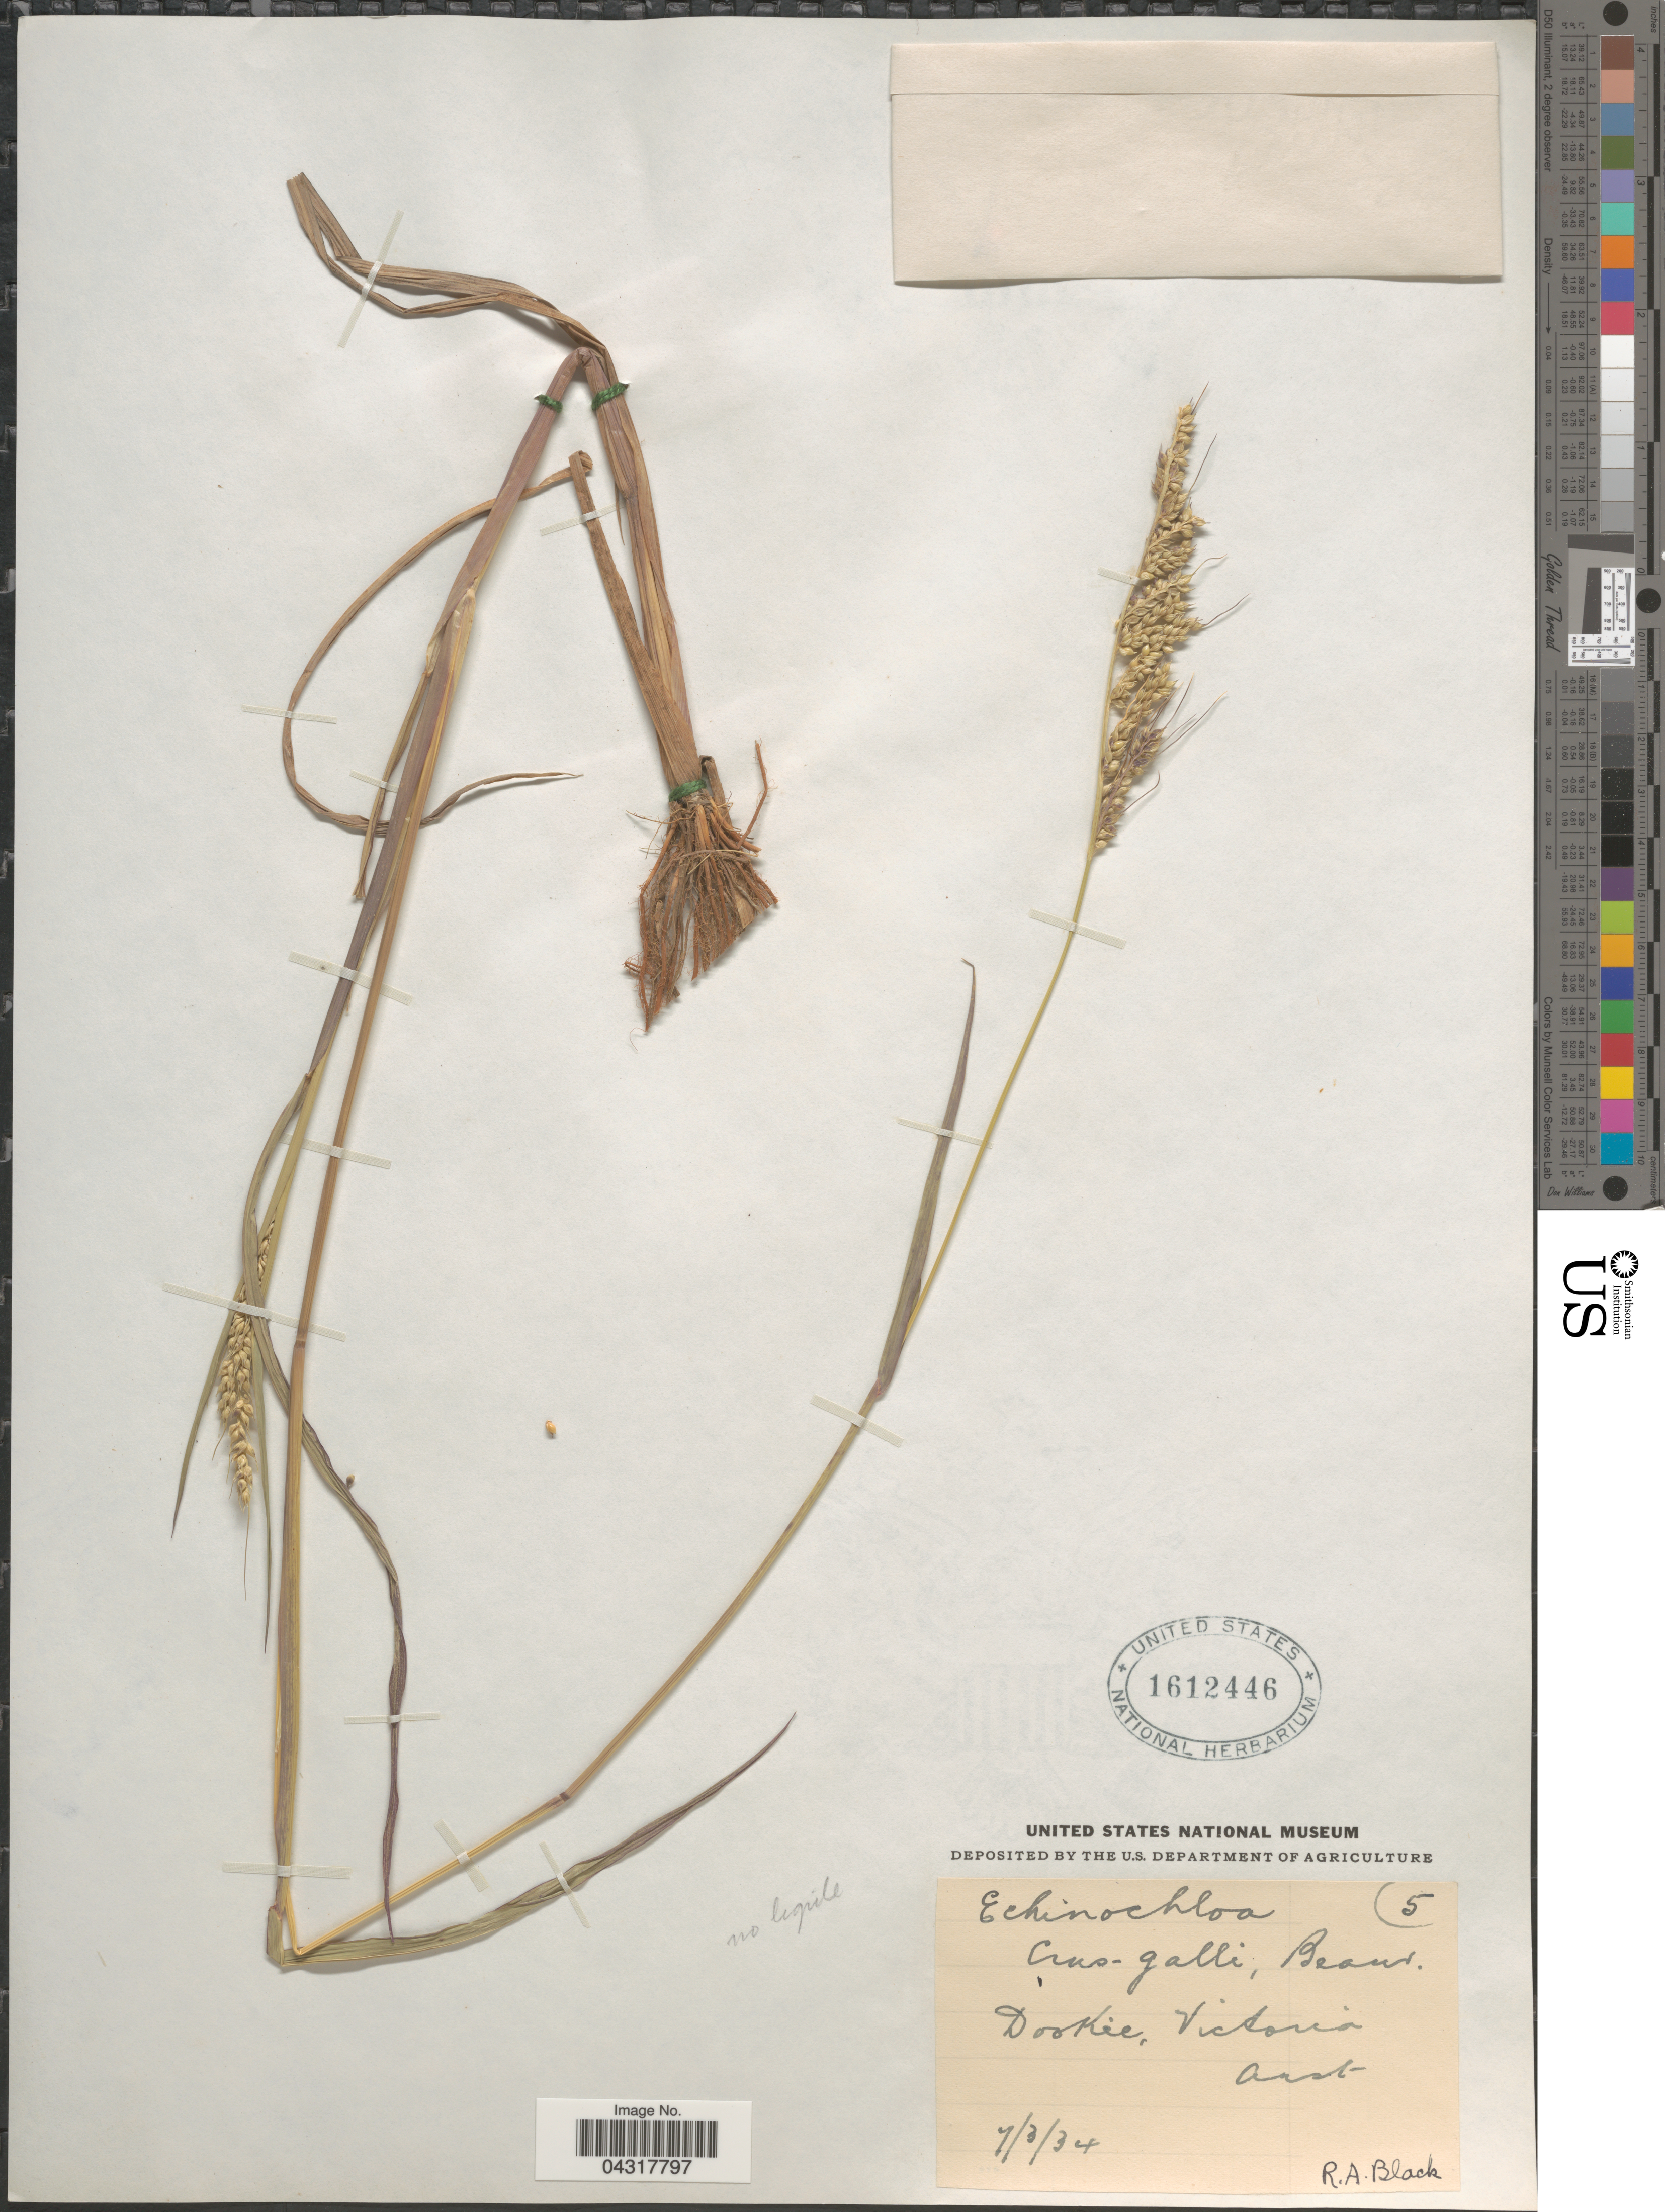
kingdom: Plantae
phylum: Tracheophyta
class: Liliopsida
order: Poales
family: Poaceae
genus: Echinochloa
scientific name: Echinochloa crus-galli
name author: (L.) P. Beauv.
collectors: R. A. Black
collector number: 5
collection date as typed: Transcribed d/m/y: 7/3/34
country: Australia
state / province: Victoria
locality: Dookie, Victoria.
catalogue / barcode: US 1612446